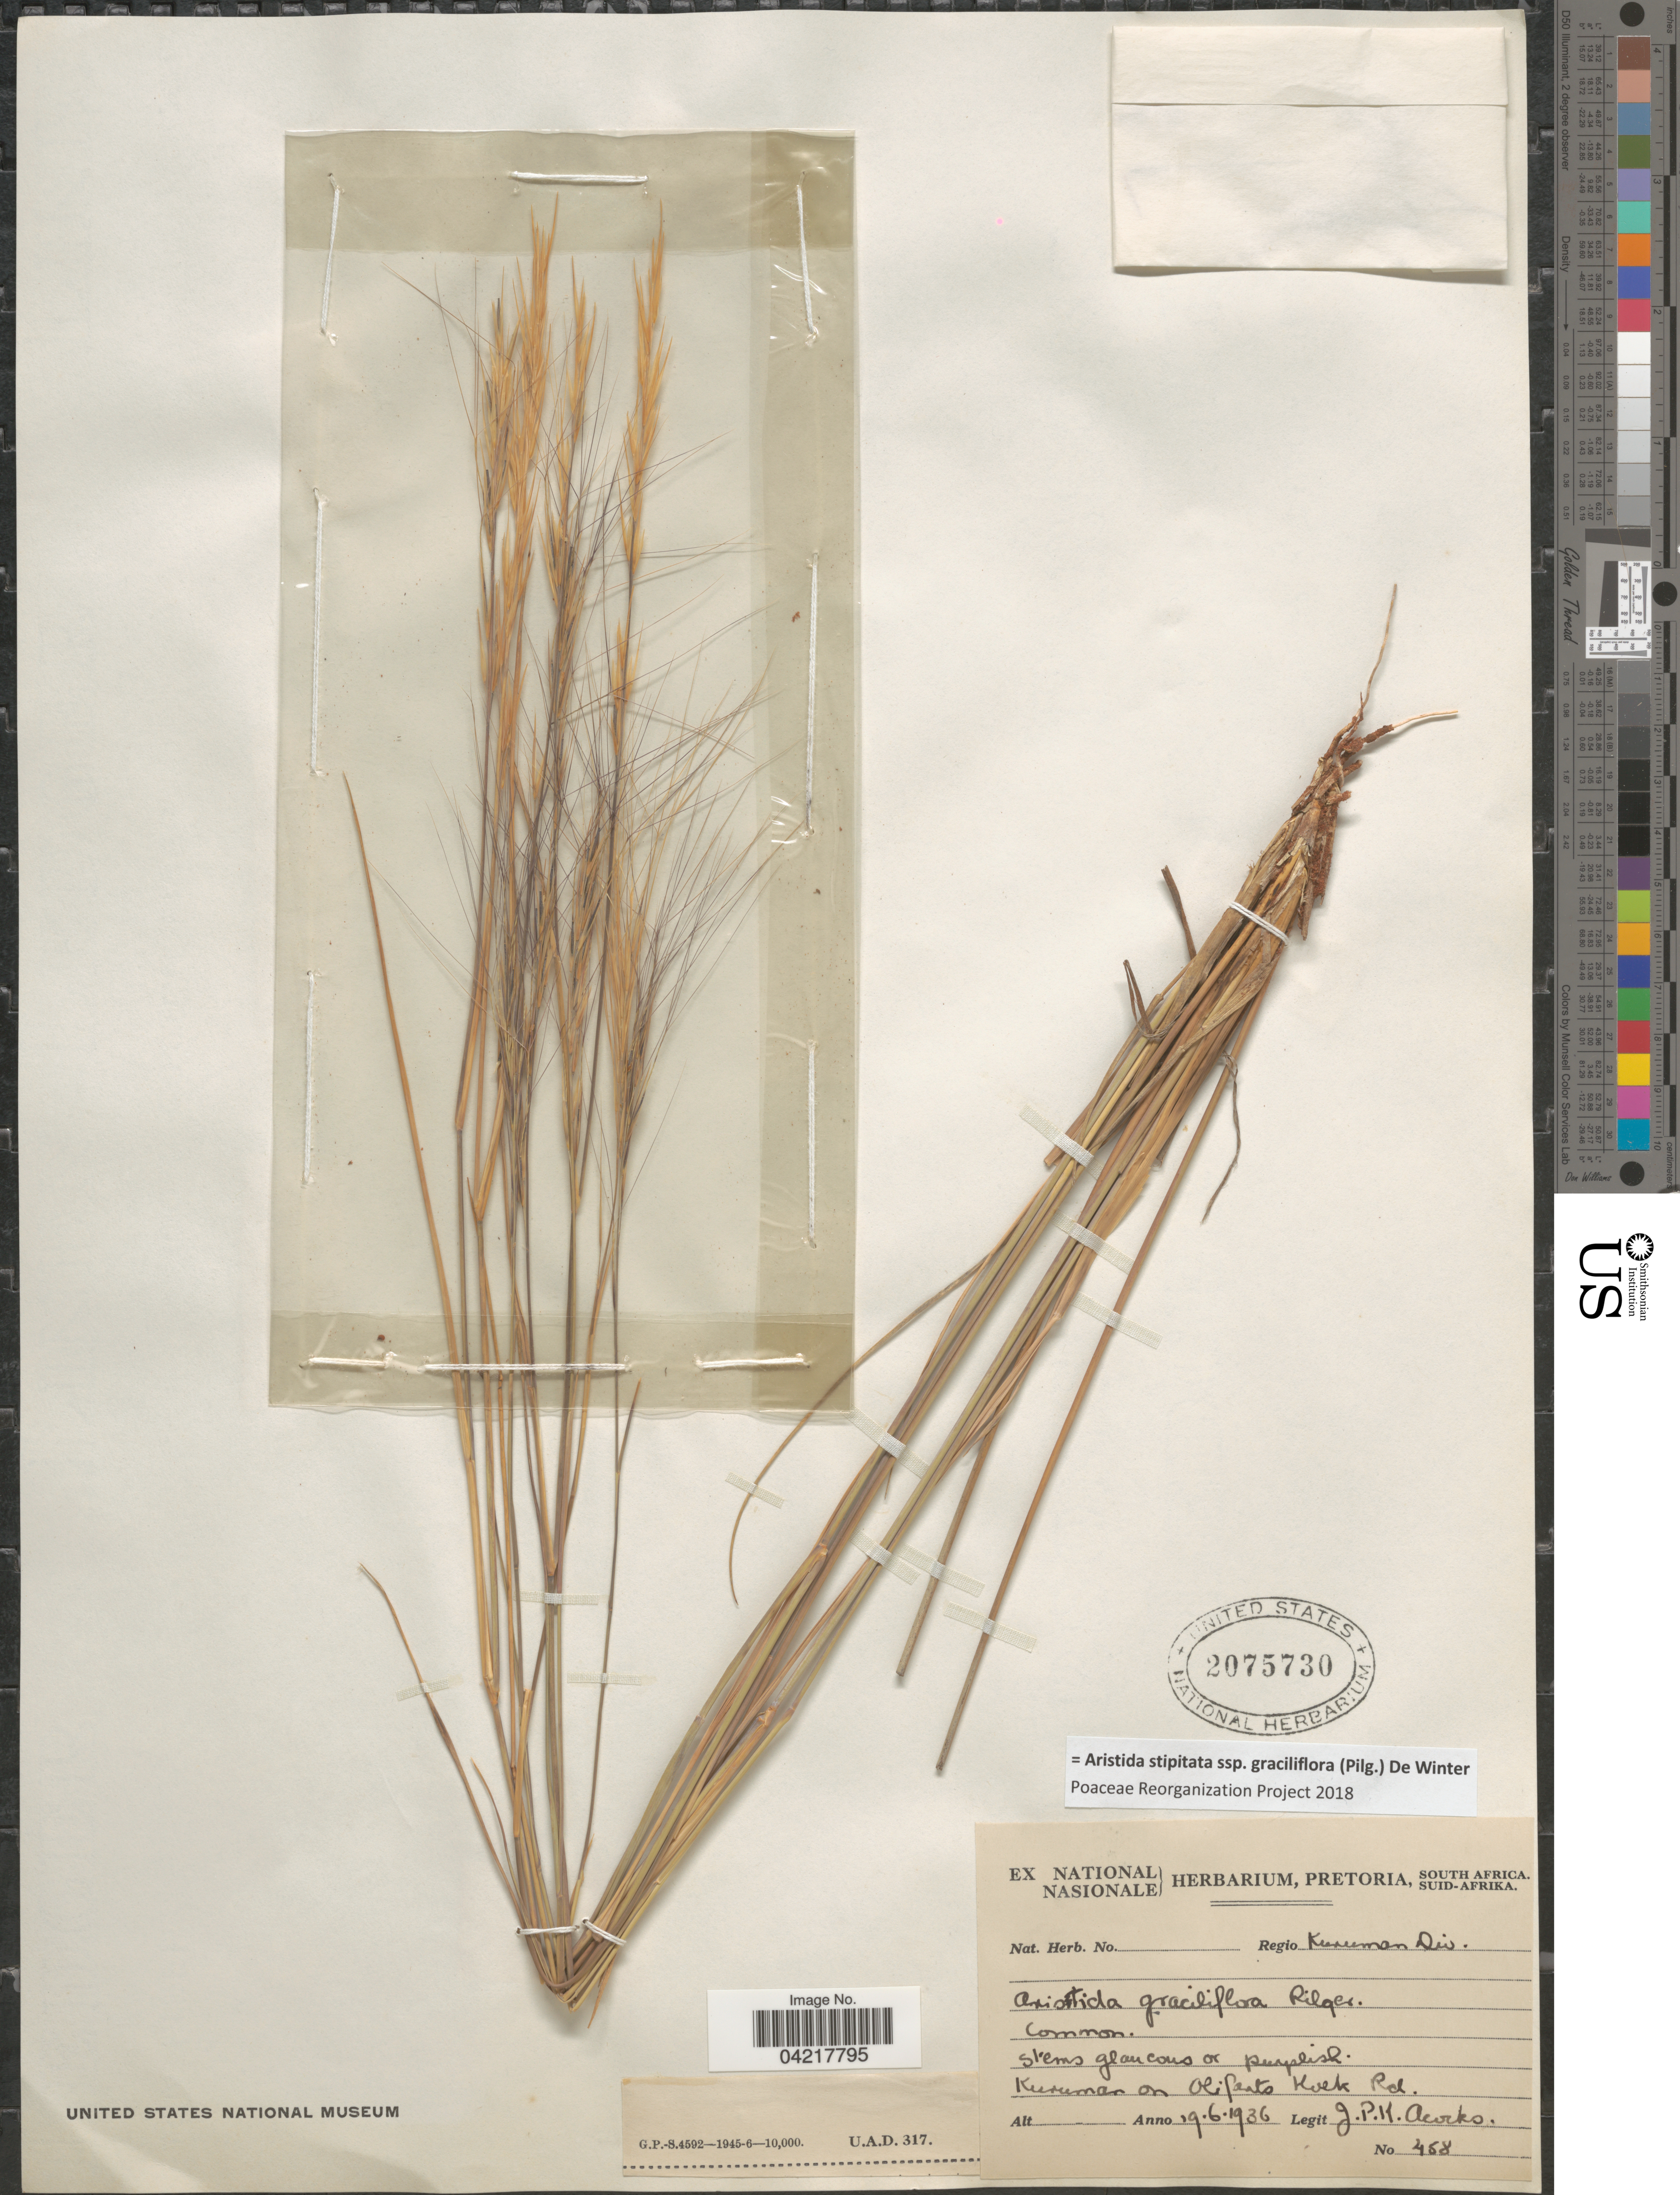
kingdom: Plantae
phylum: Tracheophyta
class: Liliopsida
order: Poales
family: Poaceae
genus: Aristida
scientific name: Aristida stipitata var. graciliflora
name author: (Pilg.) De Winter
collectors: J. P. Acocks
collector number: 458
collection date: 1936-06-19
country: South Africa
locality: Regio Kuruman Div. Kuruman on Olifants Koek Rd.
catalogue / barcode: US 2075730